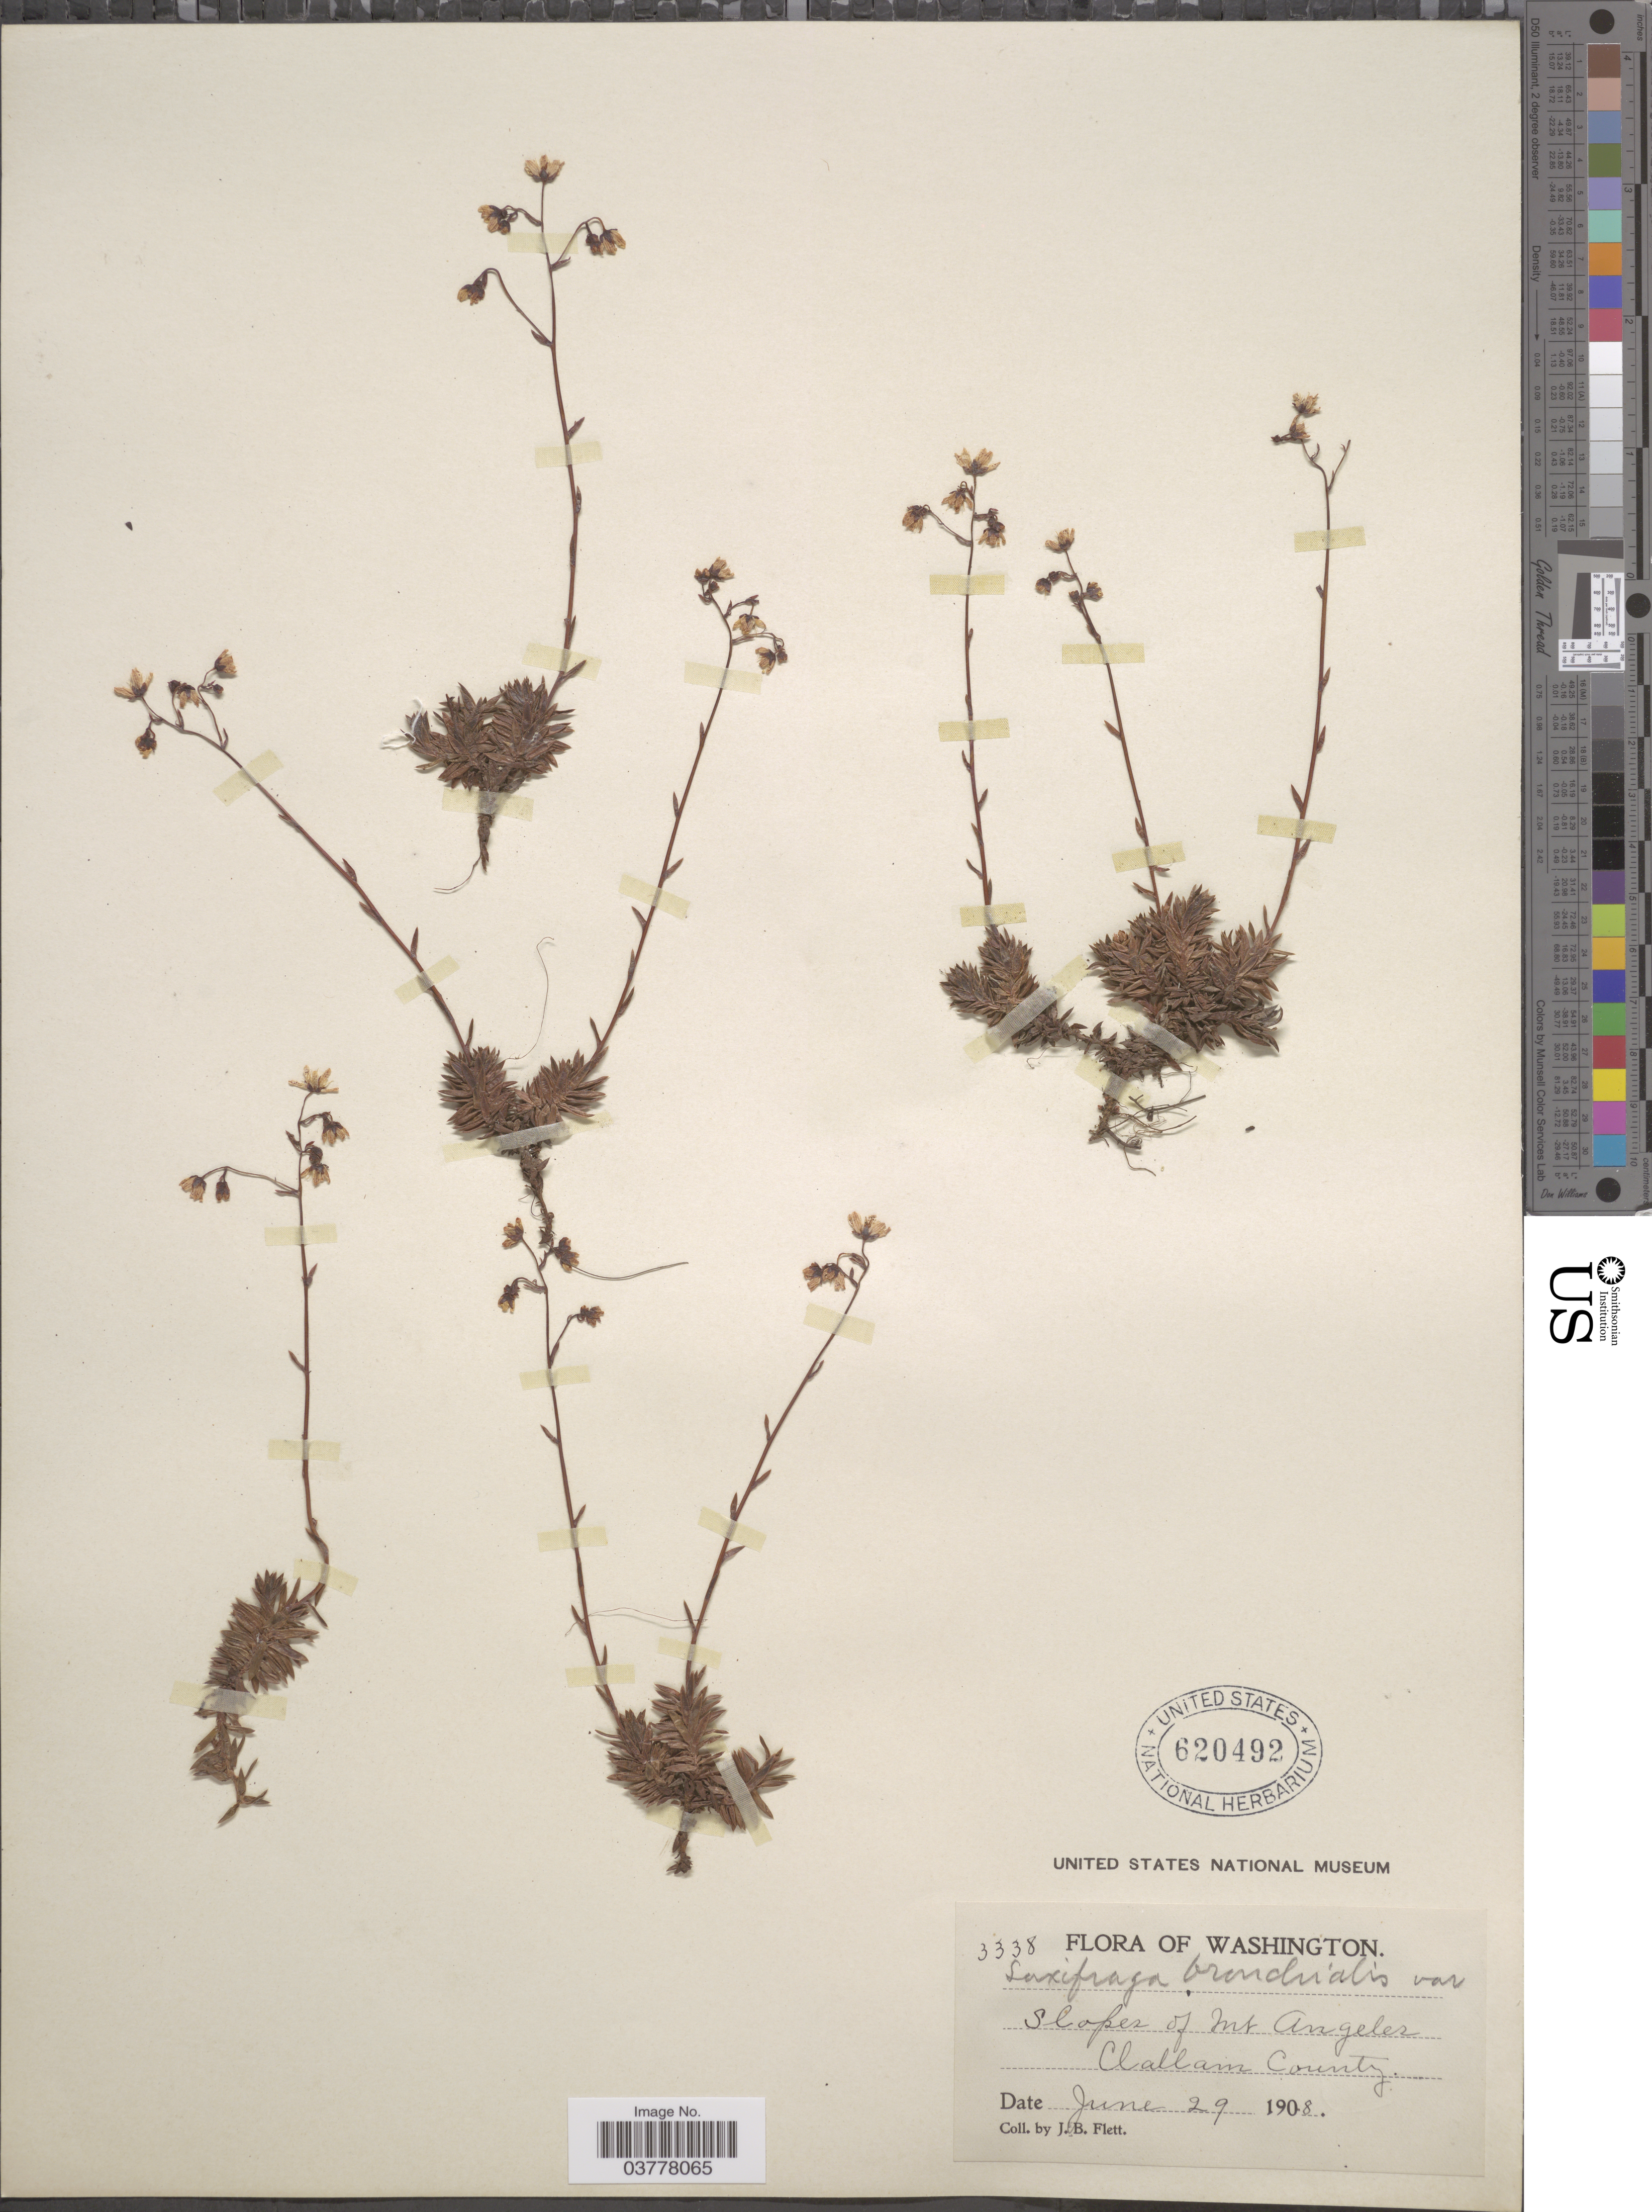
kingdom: Plantae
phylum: Tracheophyta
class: Magnoliopsida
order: Saxifragales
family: Saxifragaceae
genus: Saxifraga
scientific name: Saxifraga bronchialis subsp. austromontana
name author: (Wiegand) Piper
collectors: J. Flett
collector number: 3338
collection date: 1908-06-29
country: United States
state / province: Washington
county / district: Clallam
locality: Slopes of Mt Angeles. Clallam County.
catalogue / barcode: US 620492